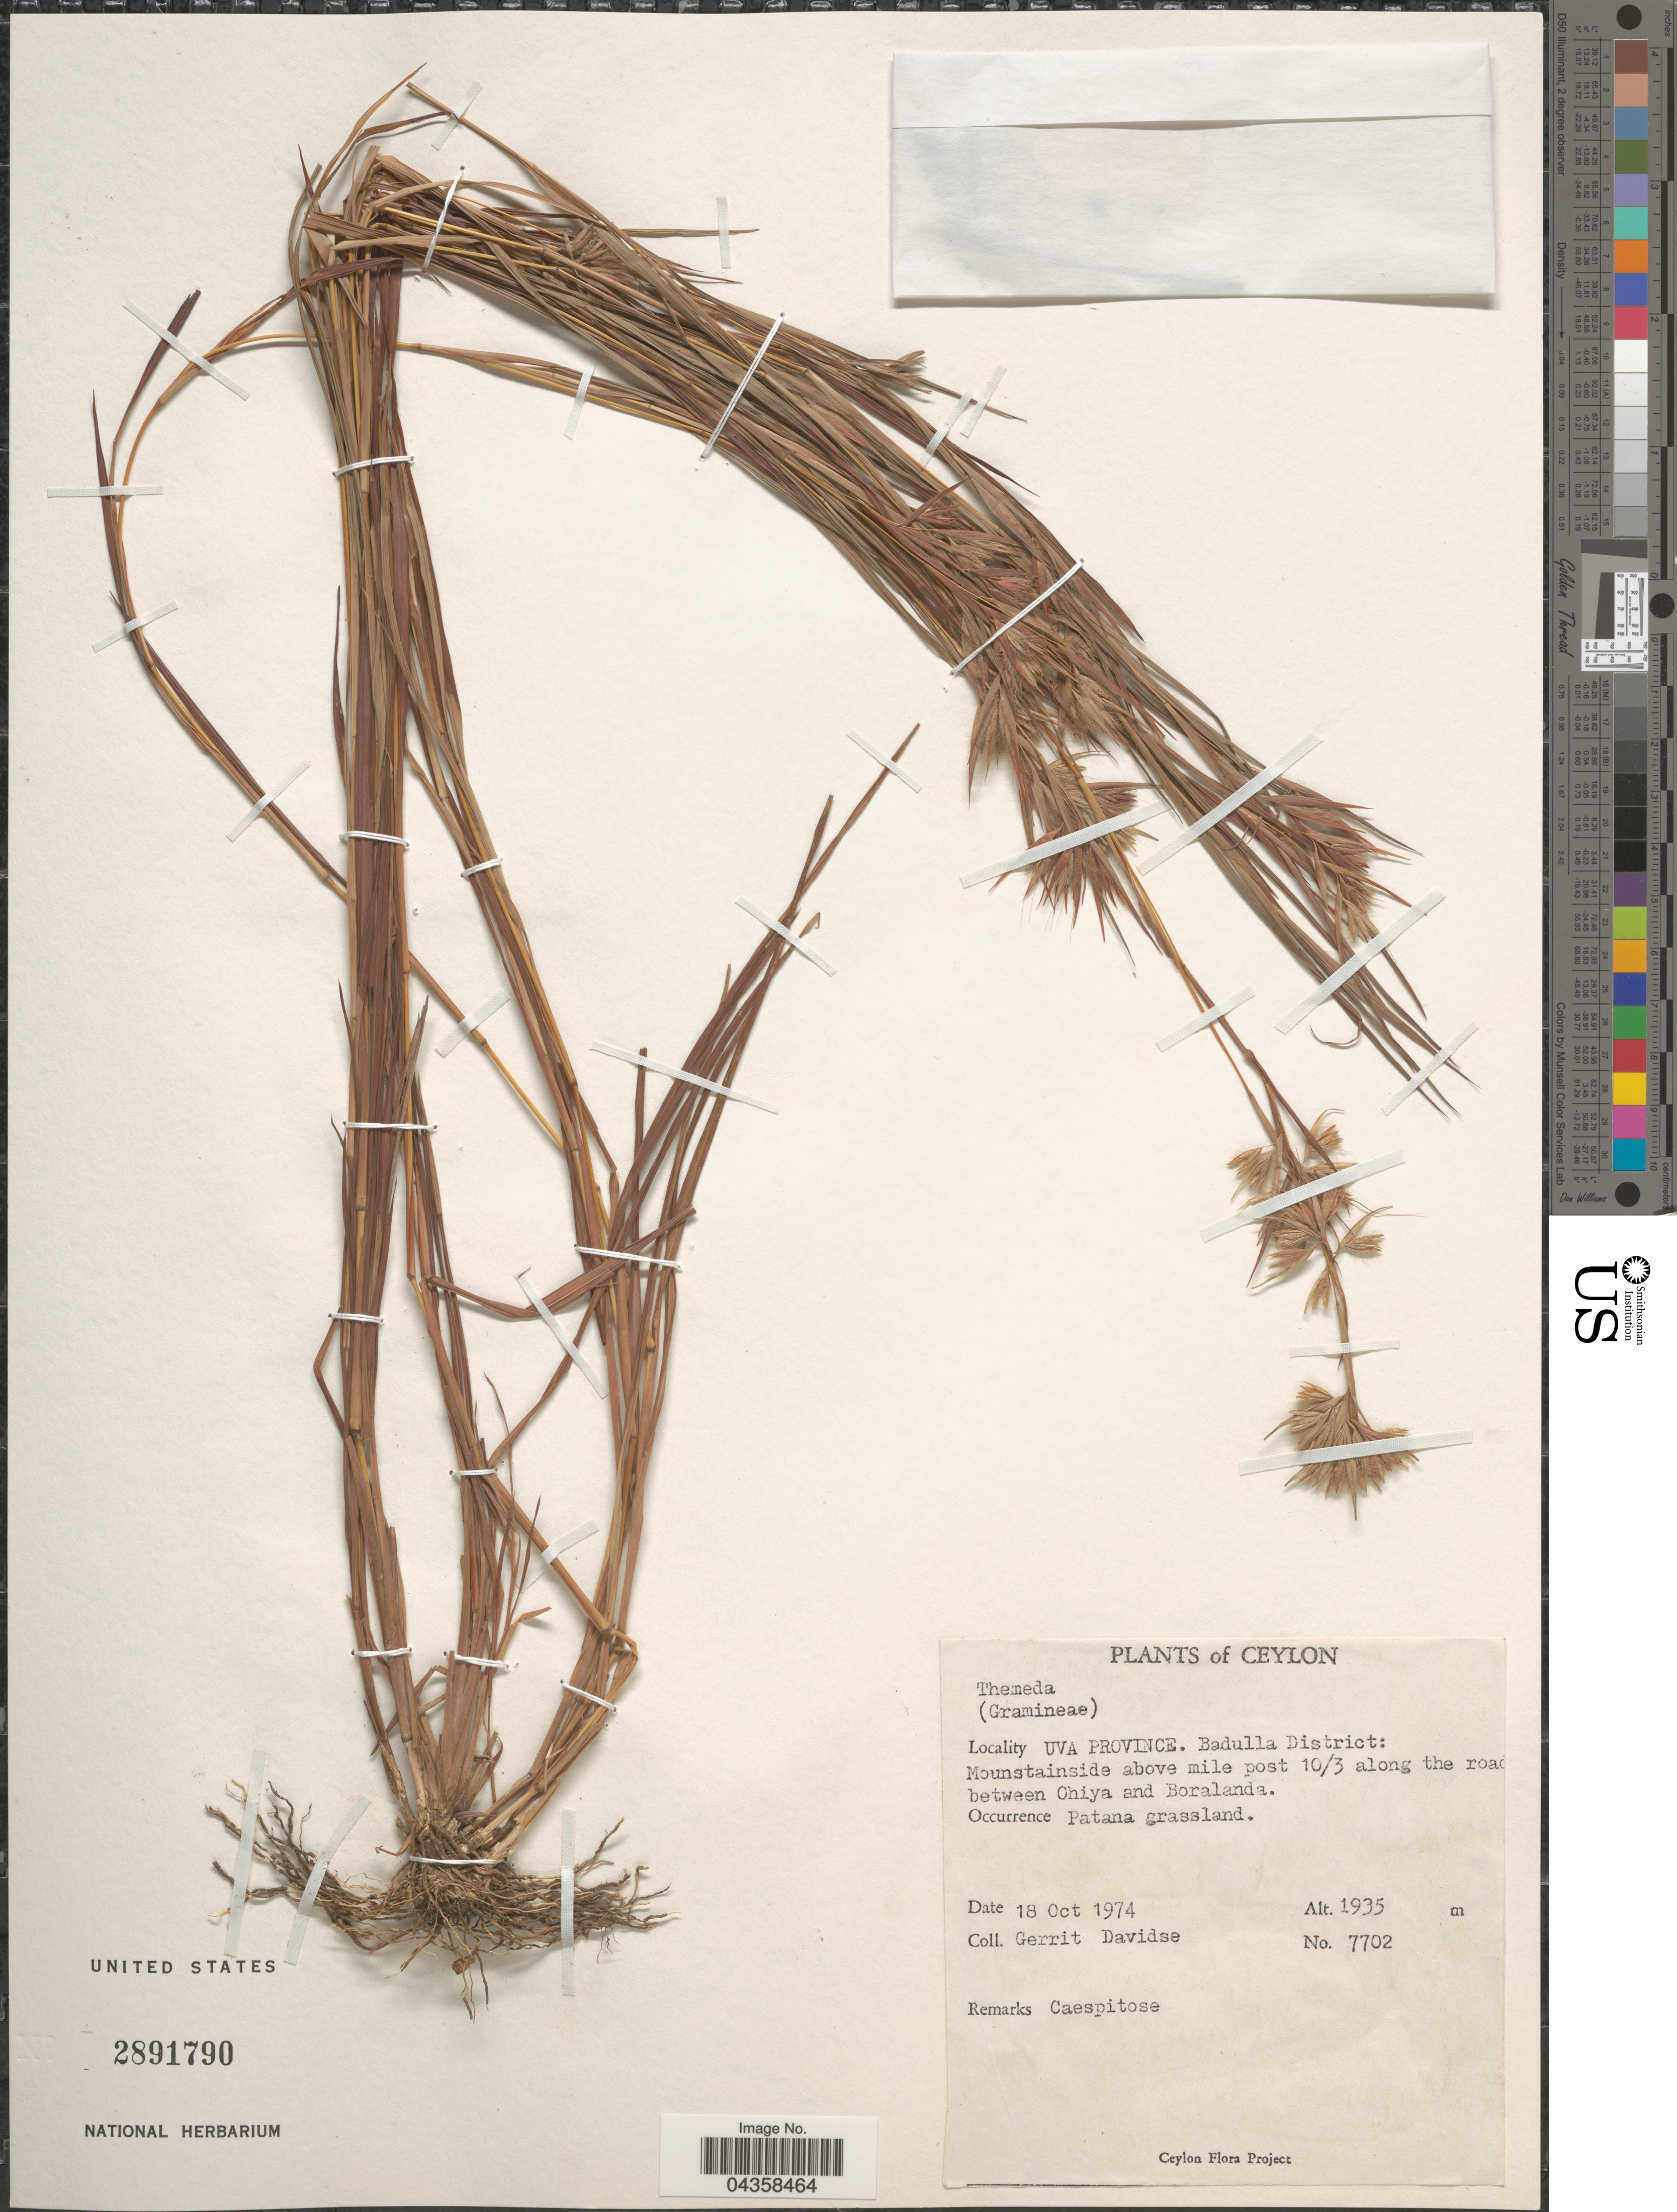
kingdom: Plantae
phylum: Tracheophyta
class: Liliopsida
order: Poales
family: Poaceae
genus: Themeda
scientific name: Themeda sp.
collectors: G. Davidse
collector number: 7702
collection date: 1974-10-18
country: Sri Lanka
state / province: Uva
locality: Ceylon. Badulla District: Mounstainside above mile post 10/3 along the road between Ohiya and Boralanda. Patana grassland.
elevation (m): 1935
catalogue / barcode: US 2891790